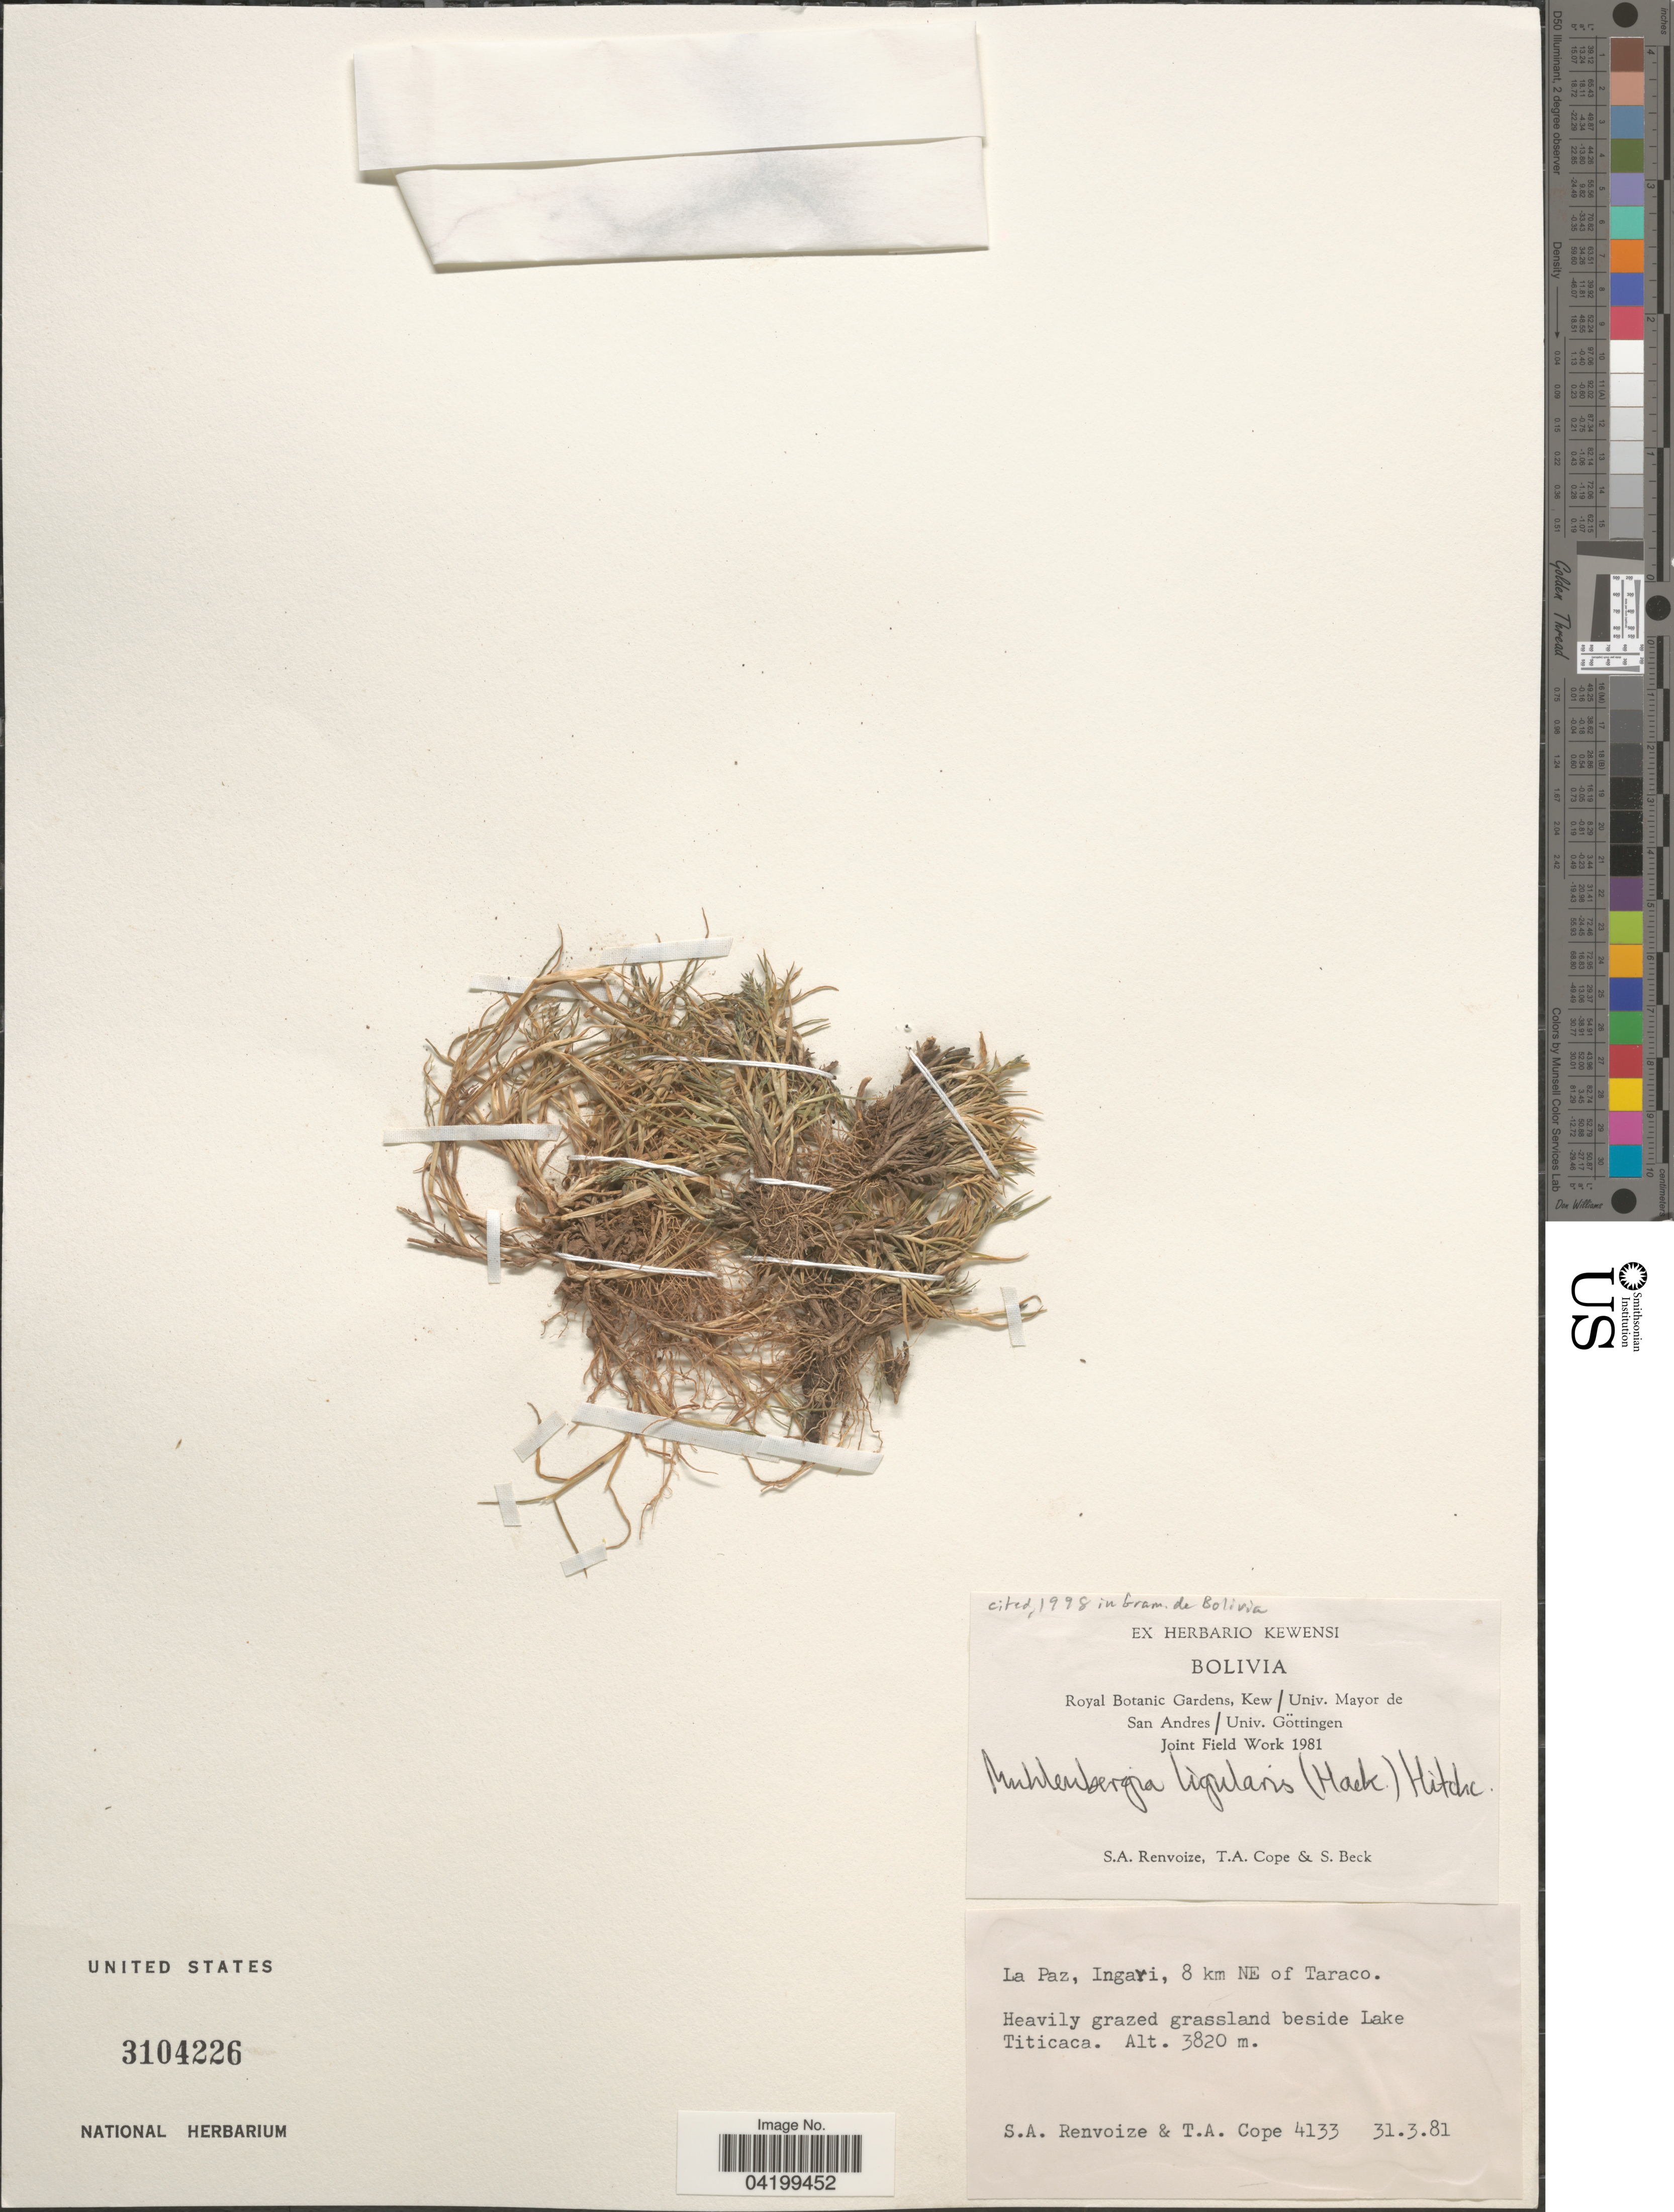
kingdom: Plantae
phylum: Tracheophyta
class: Liliopsida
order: Poales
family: Poaceae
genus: Muhlenbergia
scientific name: Muhlenbergia ligularis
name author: (Hack.) Hitchc.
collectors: S. A. Renvoize & T. A. Cope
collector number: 4133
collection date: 1981-03-31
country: Bolivia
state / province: La Paz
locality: Ingavi, 8 km NE of Taraco. Heavily grazed grassland beside Lake Titicaca.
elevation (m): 3820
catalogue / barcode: US 3104226